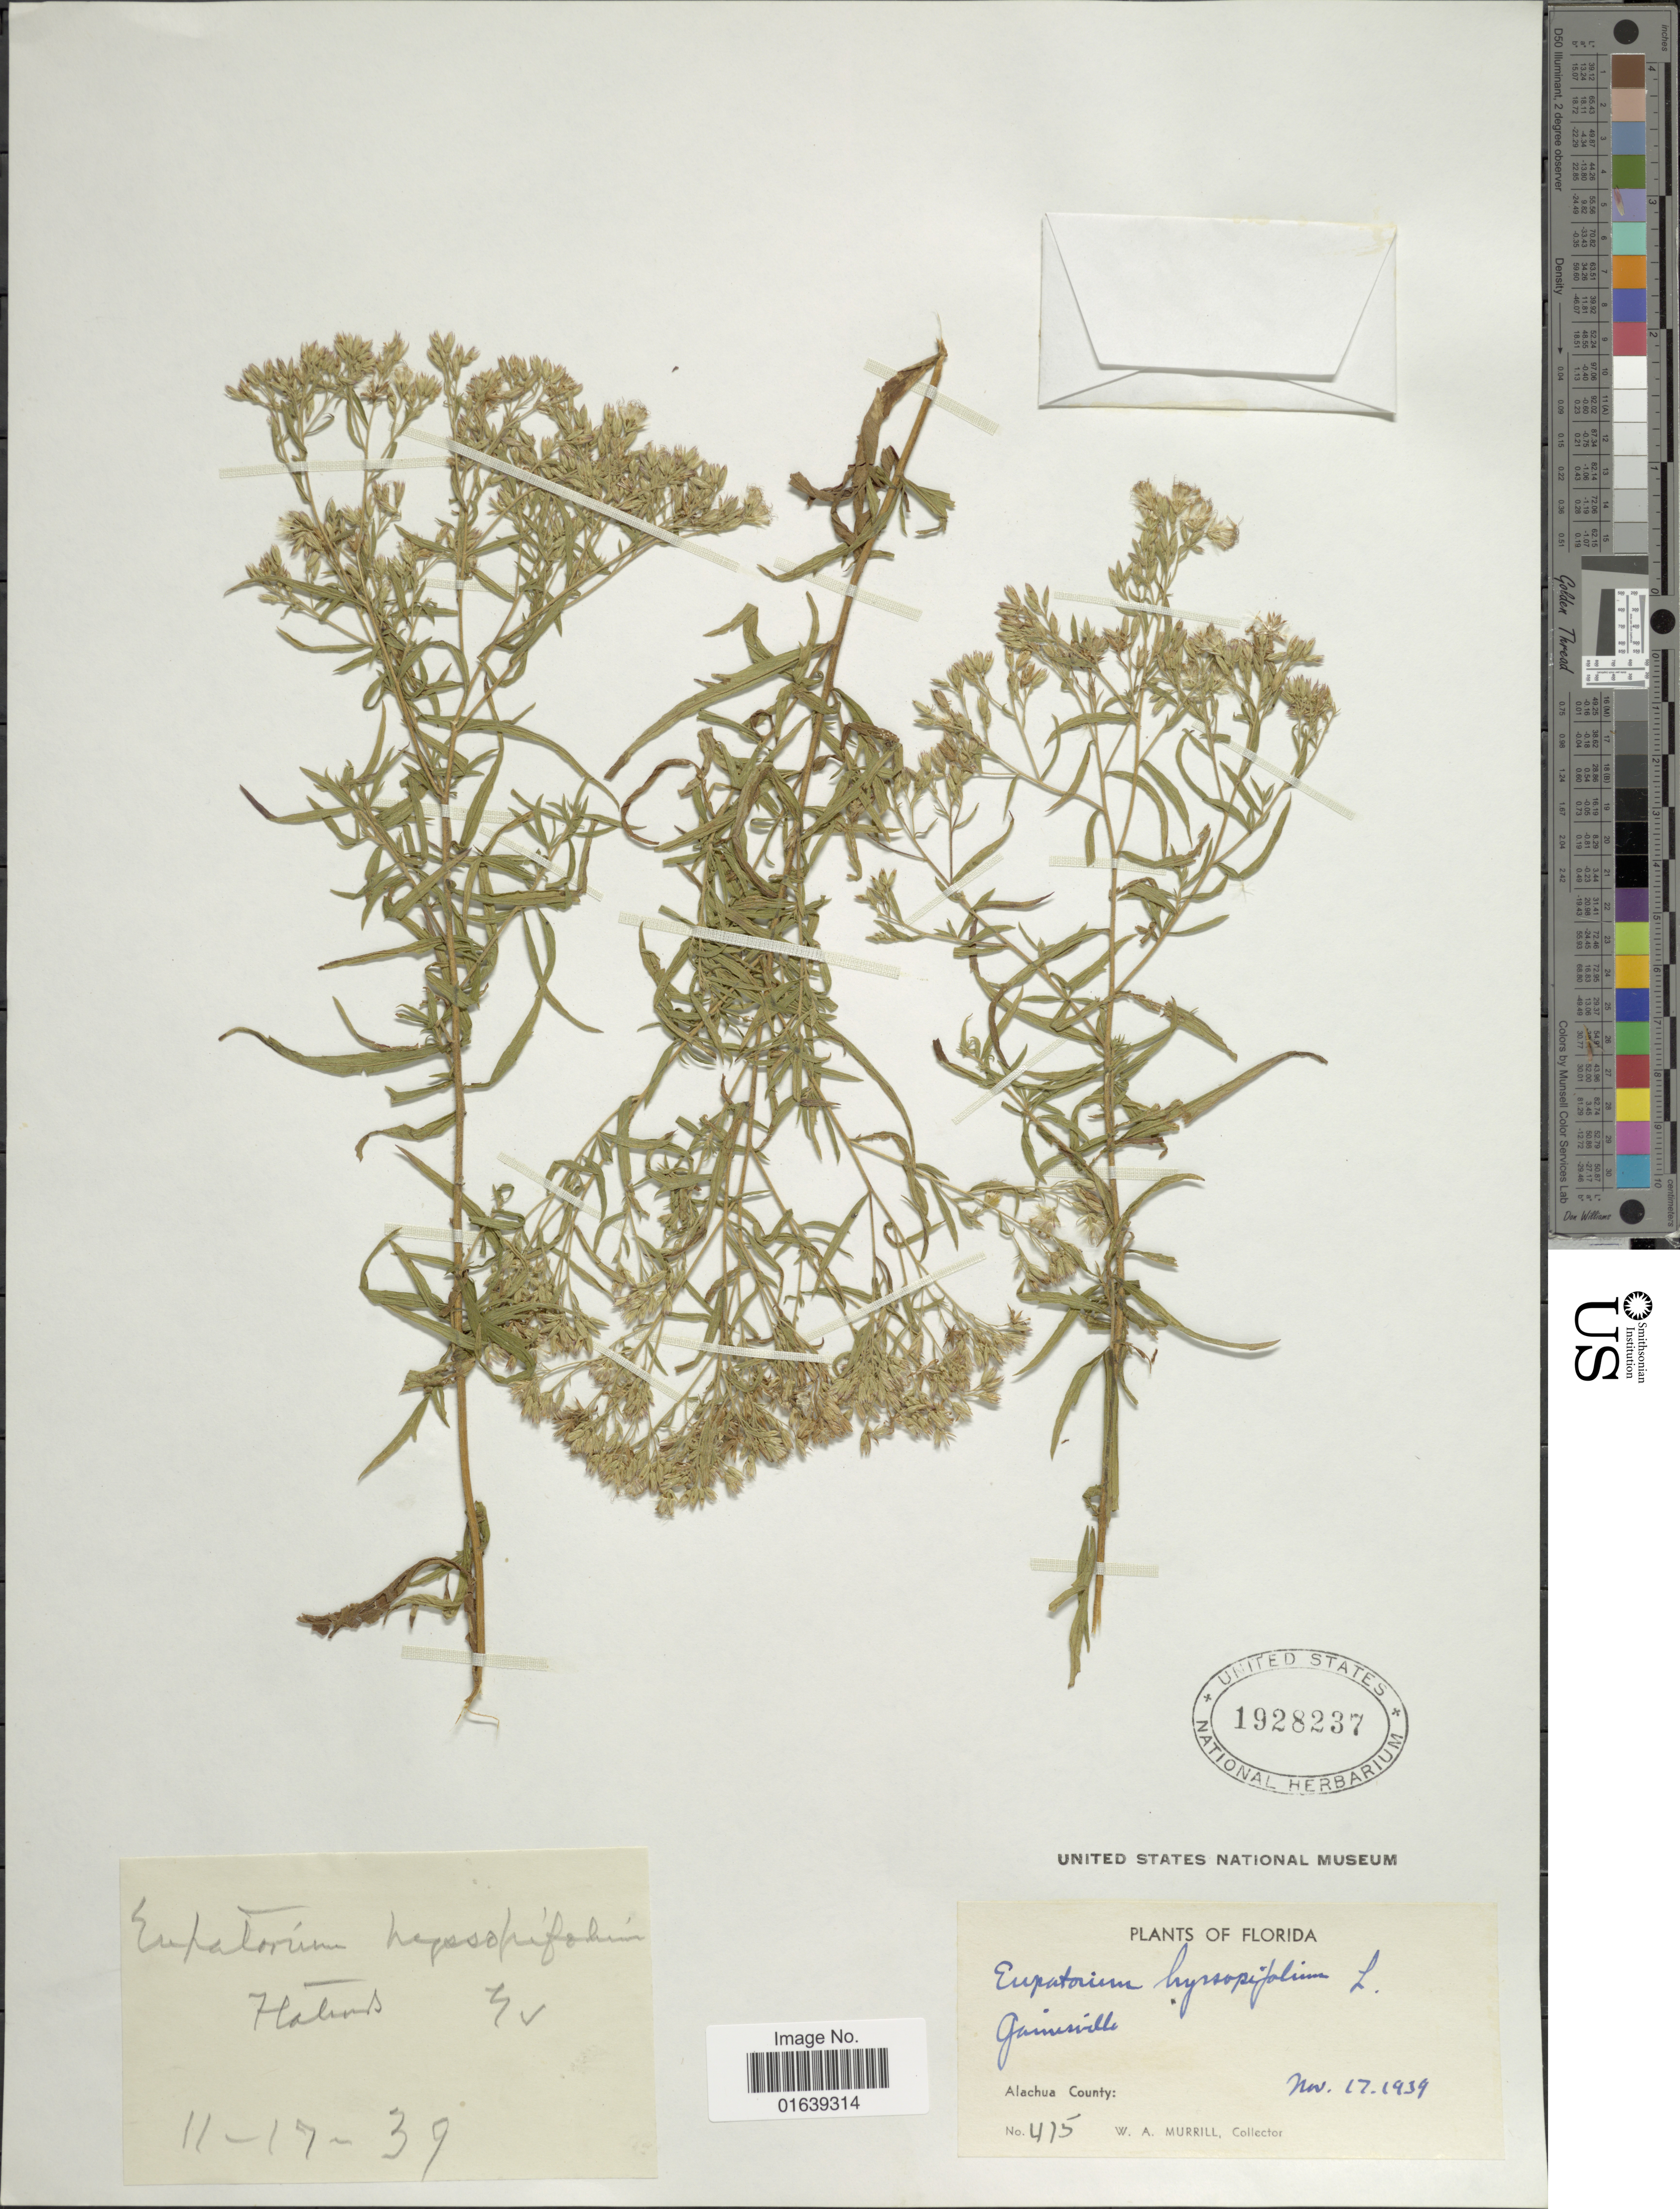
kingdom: Plantae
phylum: Tracheophyta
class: Magnoliopsida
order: Asterales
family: Asteraceae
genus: Eupatorium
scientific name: Eupatorium leucolepis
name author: (DC.) Torr. & A. Gray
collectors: W. A. Murrill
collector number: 415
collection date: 1939-11-17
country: United States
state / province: Florida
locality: Florida. Alachua County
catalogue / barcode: US 1928237